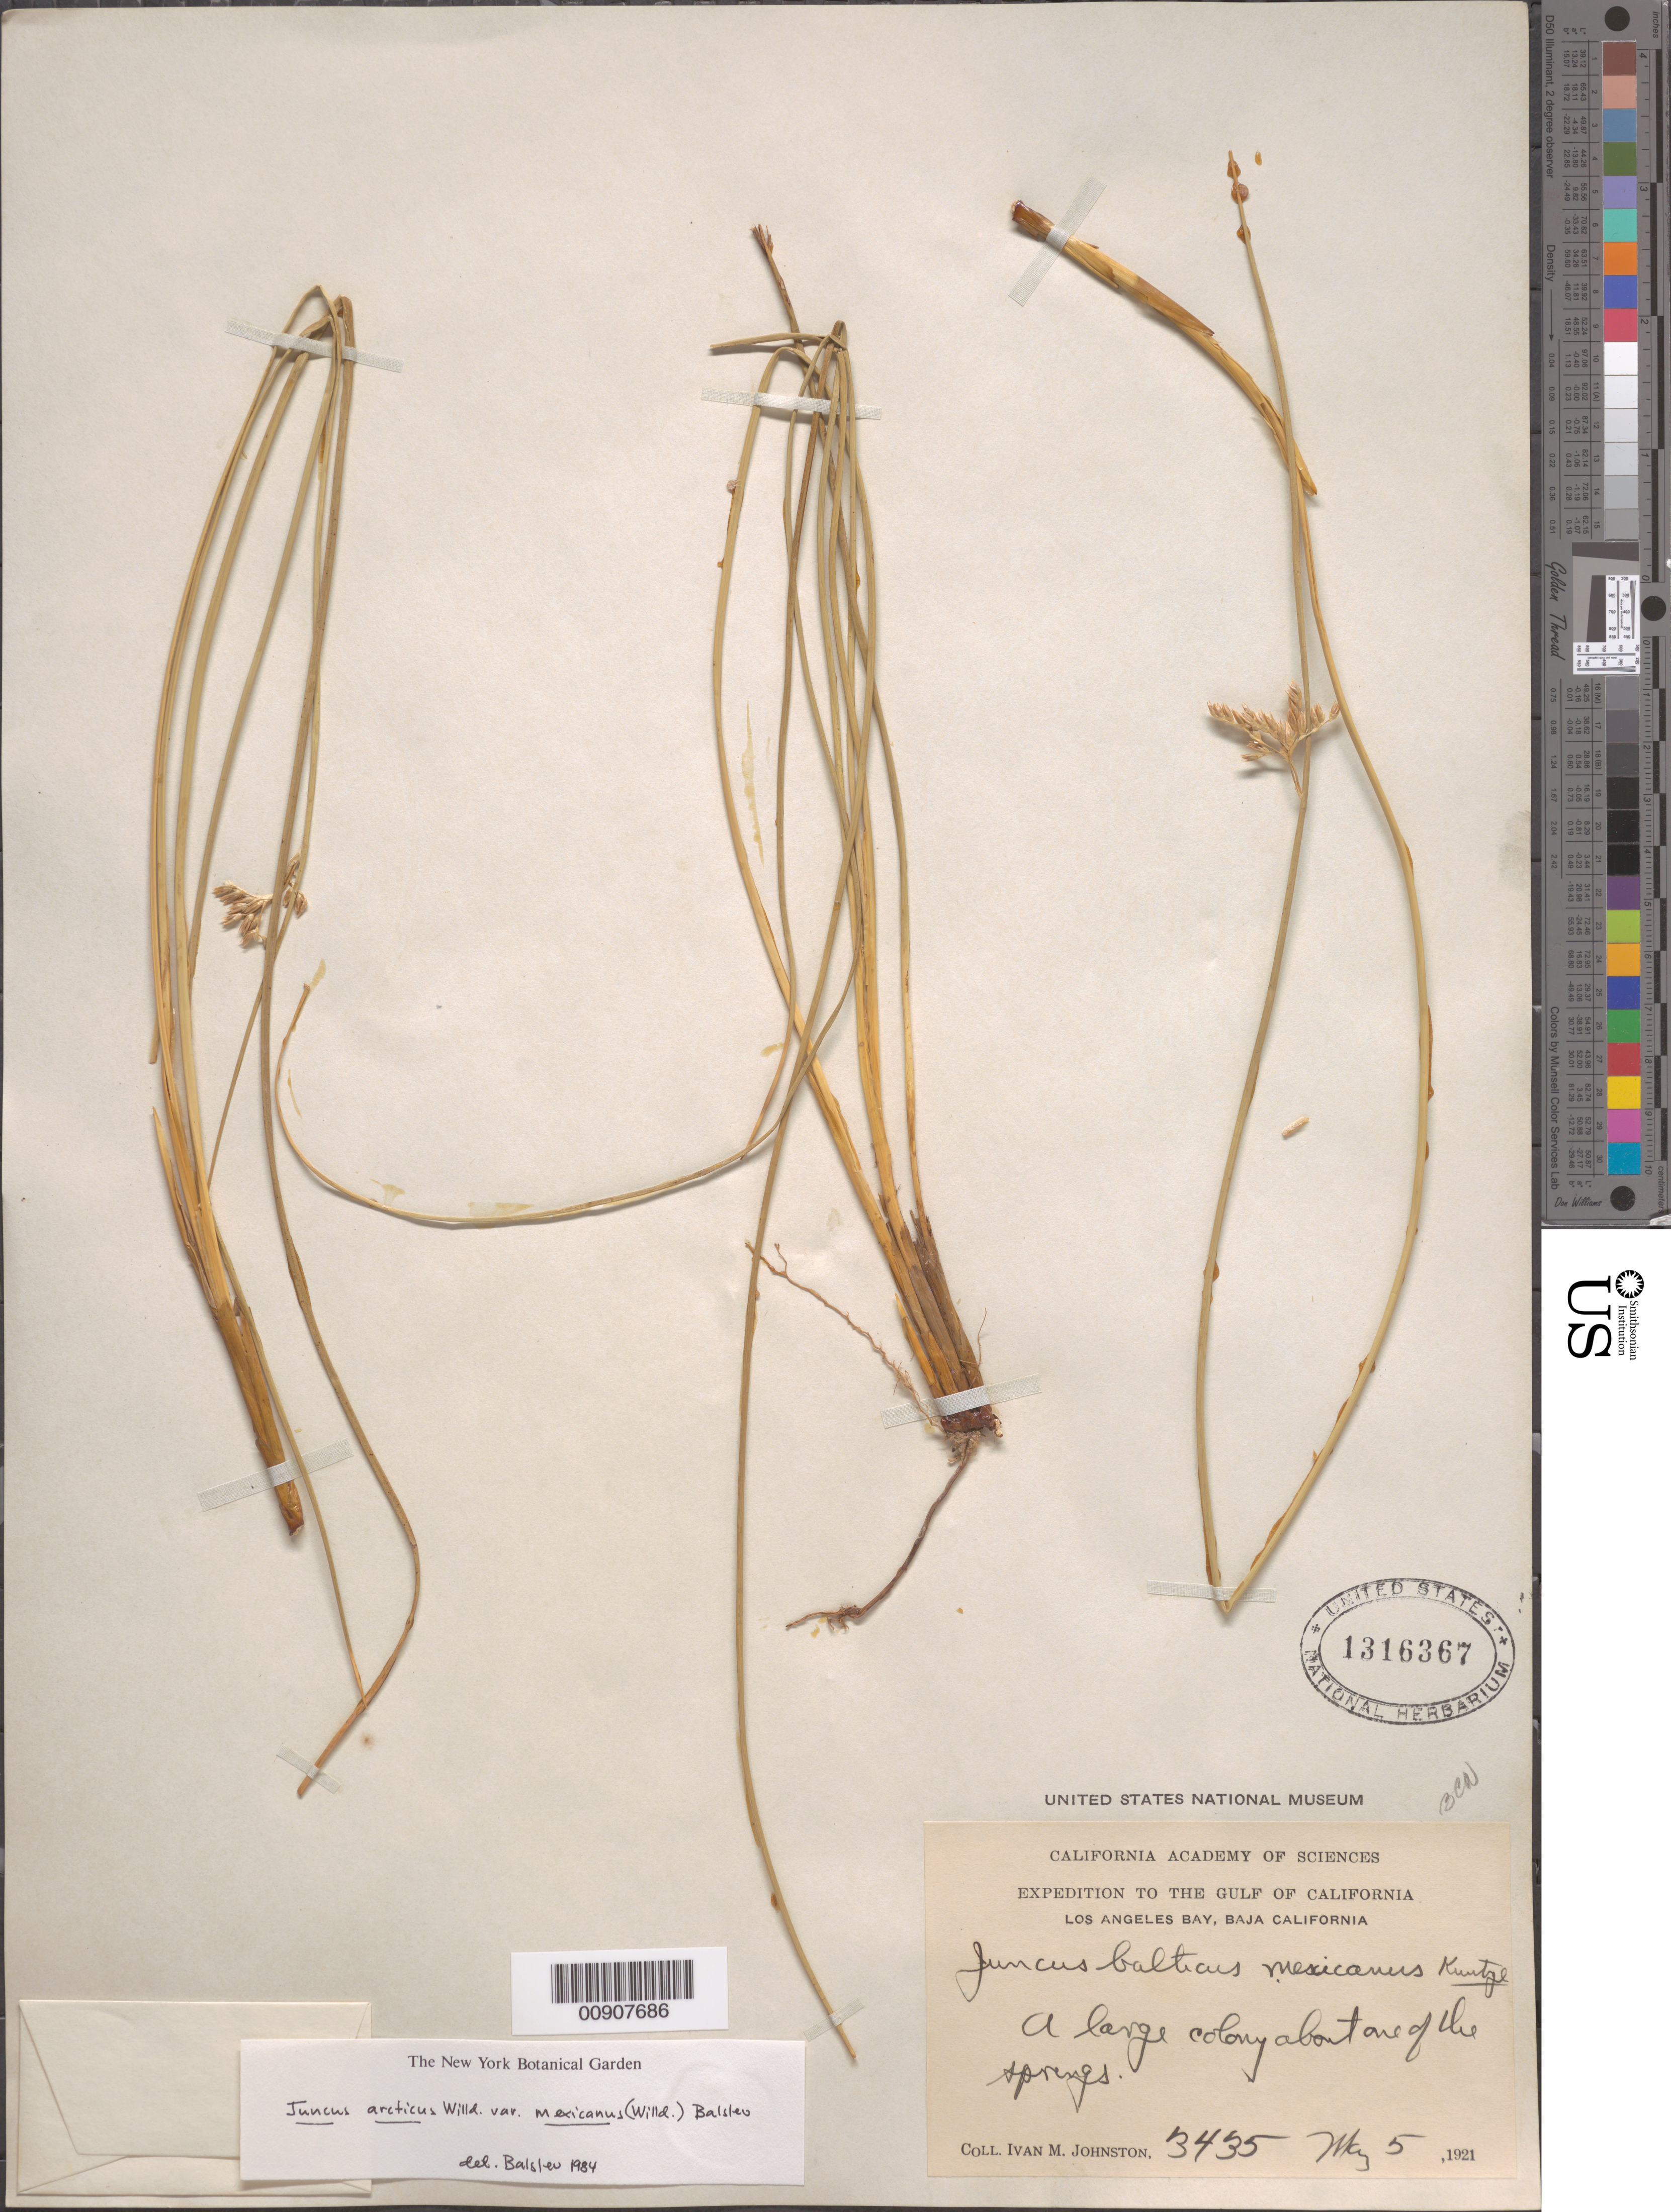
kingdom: Plantae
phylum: Tracheophyta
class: Liliopsida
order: Poales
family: Juncaceae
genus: Juncus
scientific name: Juncus arcticus var. mexicanus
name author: Willd.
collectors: I.M. Johnston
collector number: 3435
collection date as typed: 05 May 1921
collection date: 1921-05-05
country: Mexico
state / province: Baja California Norte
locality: Los Angeles Bay, Baja California.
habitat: About one of the springs.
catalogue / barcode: US 1316367